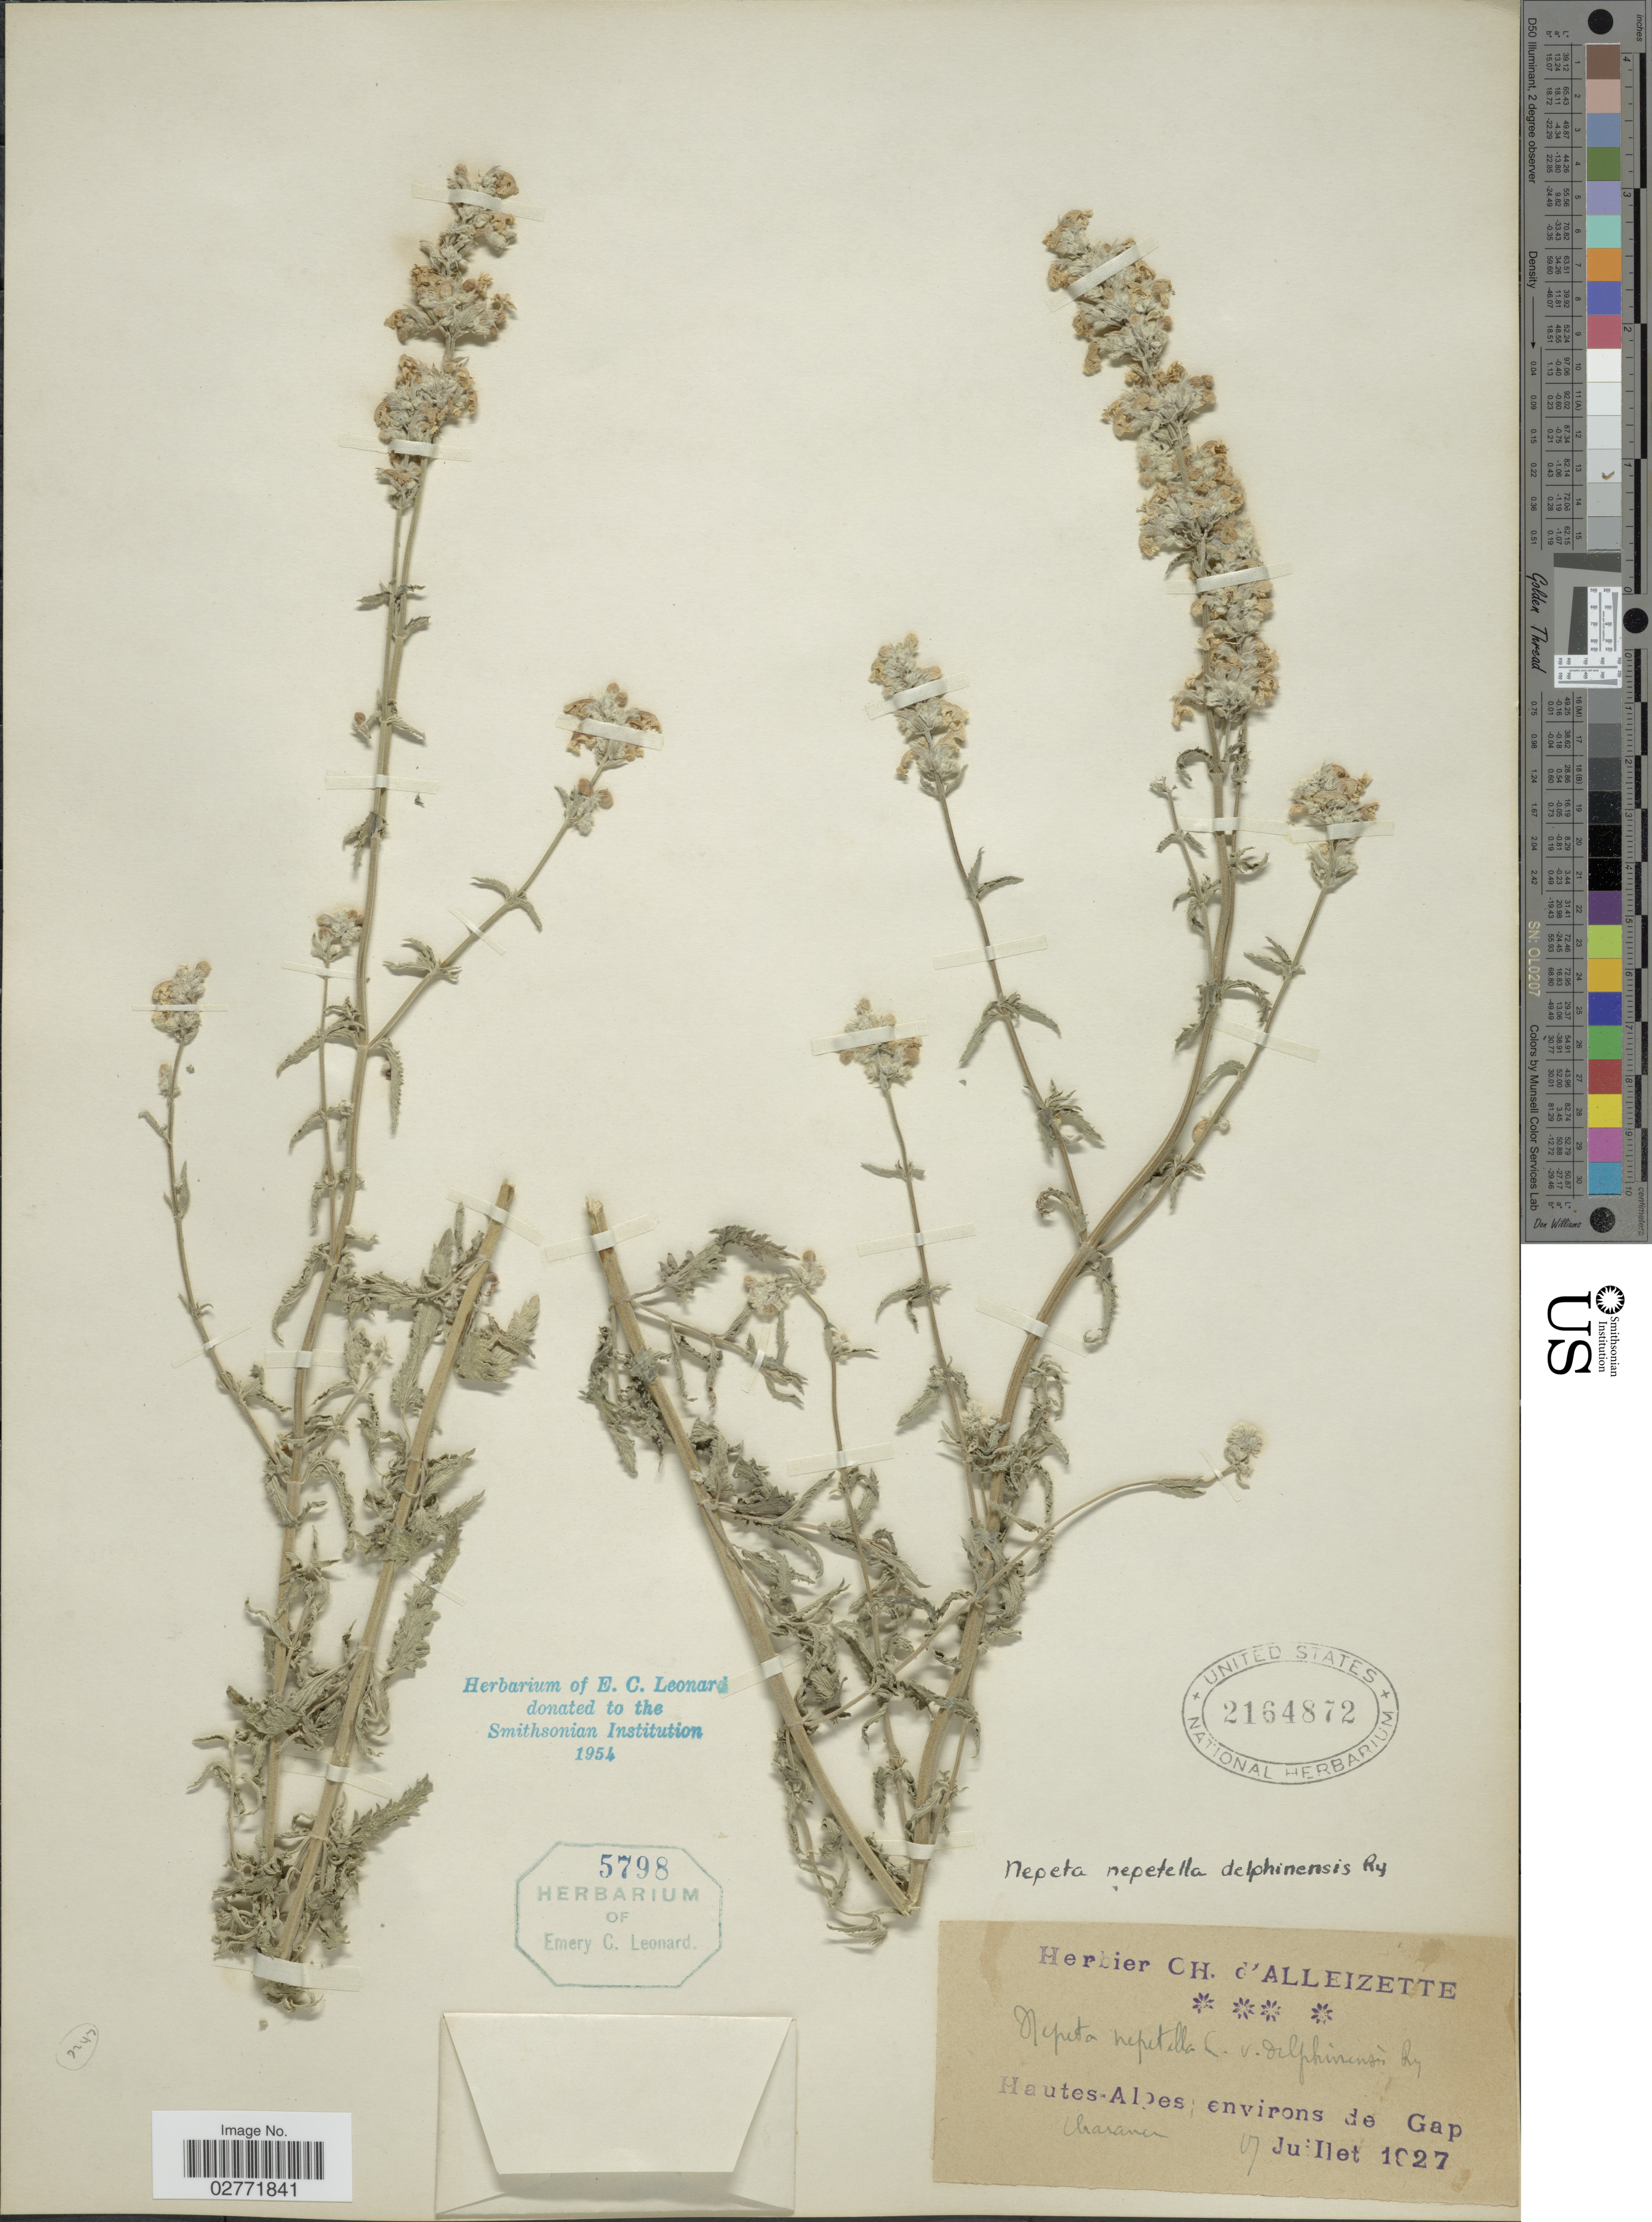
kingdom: Plantae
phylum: Tracheophyta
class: Magnoliopsida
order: Lamiales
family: Lamiaceae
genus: Nepeta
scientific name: Nepeta nepetella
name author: L.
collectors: Ex herb. Ch. d'Alleizette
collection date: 1927-07-07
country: France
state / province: Provence-Alpes-Côte d'Azur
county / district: Hautes-Alpes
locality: Hautes-Alpes, environs de Gap, Charamu [interpreted].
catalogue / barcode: US 2164872